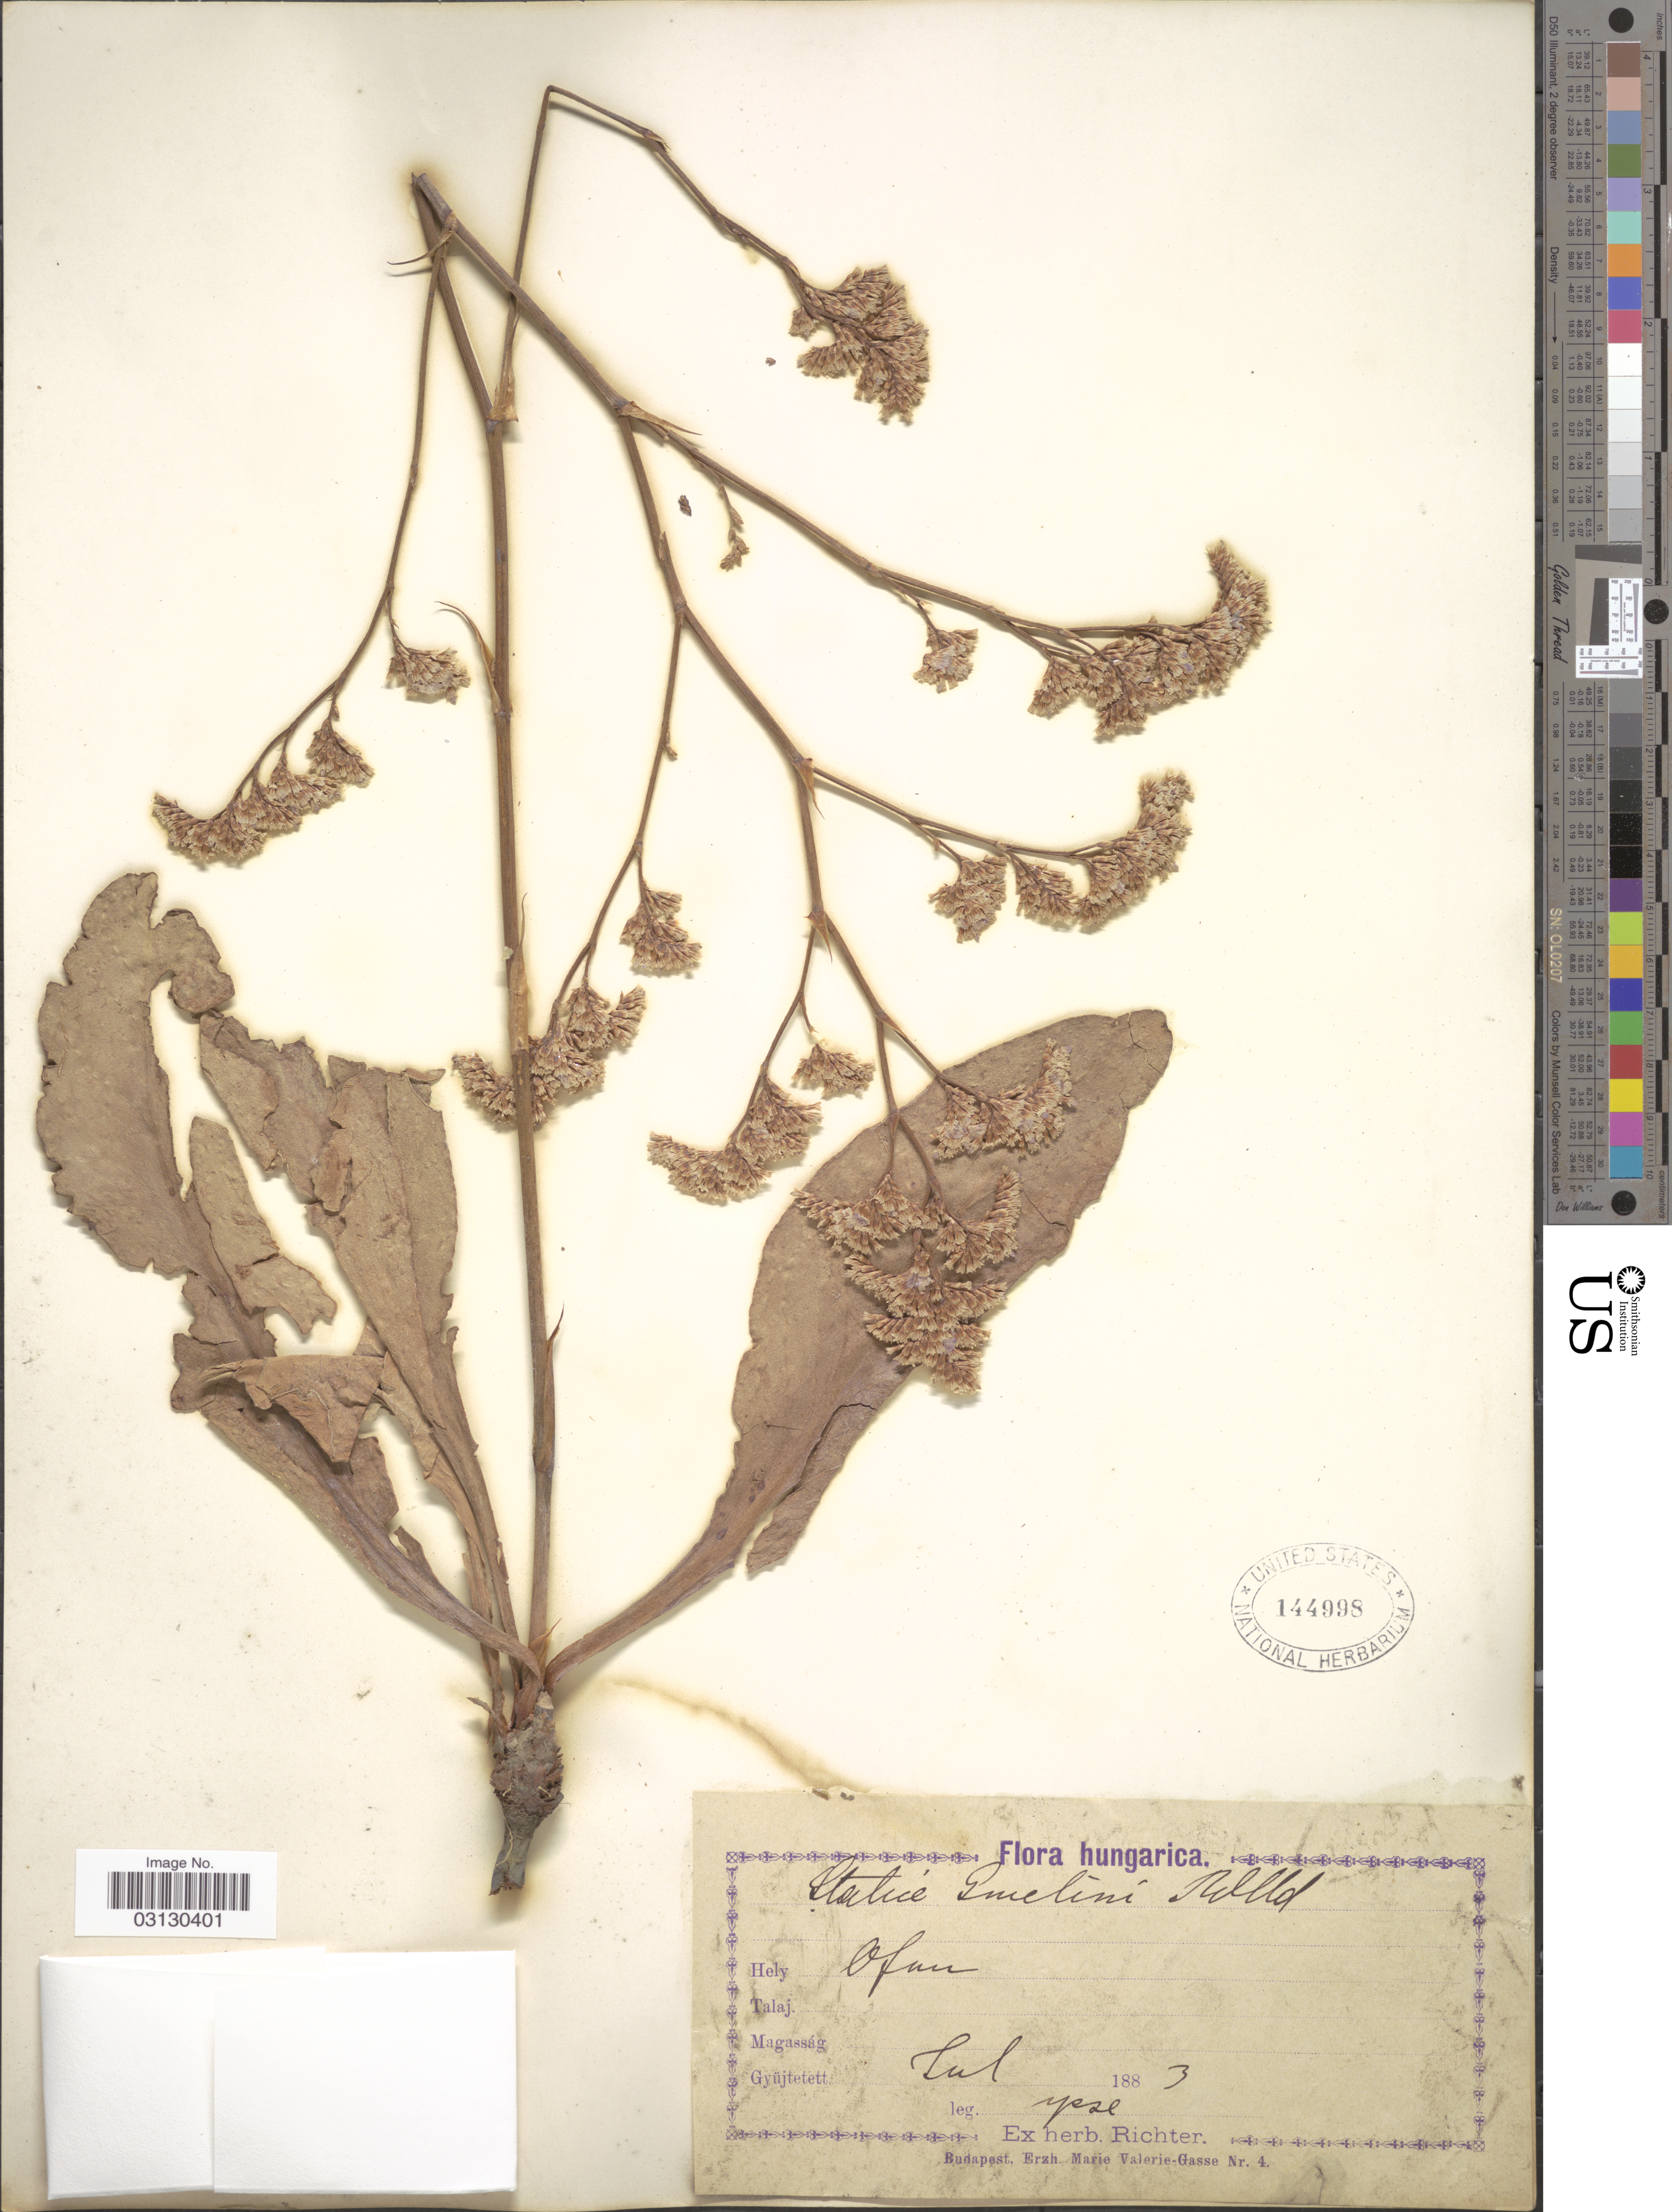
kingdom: Plantae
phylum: Tracheophyta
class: Magnoliopsida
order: Caryophyllales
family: Plumbaginaceae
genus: Limonium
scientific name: Limonium gmelinii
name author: (Willd.) Kuntze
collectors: -- Richter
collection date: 1883-07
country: Hungary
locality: Ofen. Hungarica.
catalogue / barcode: US 144998